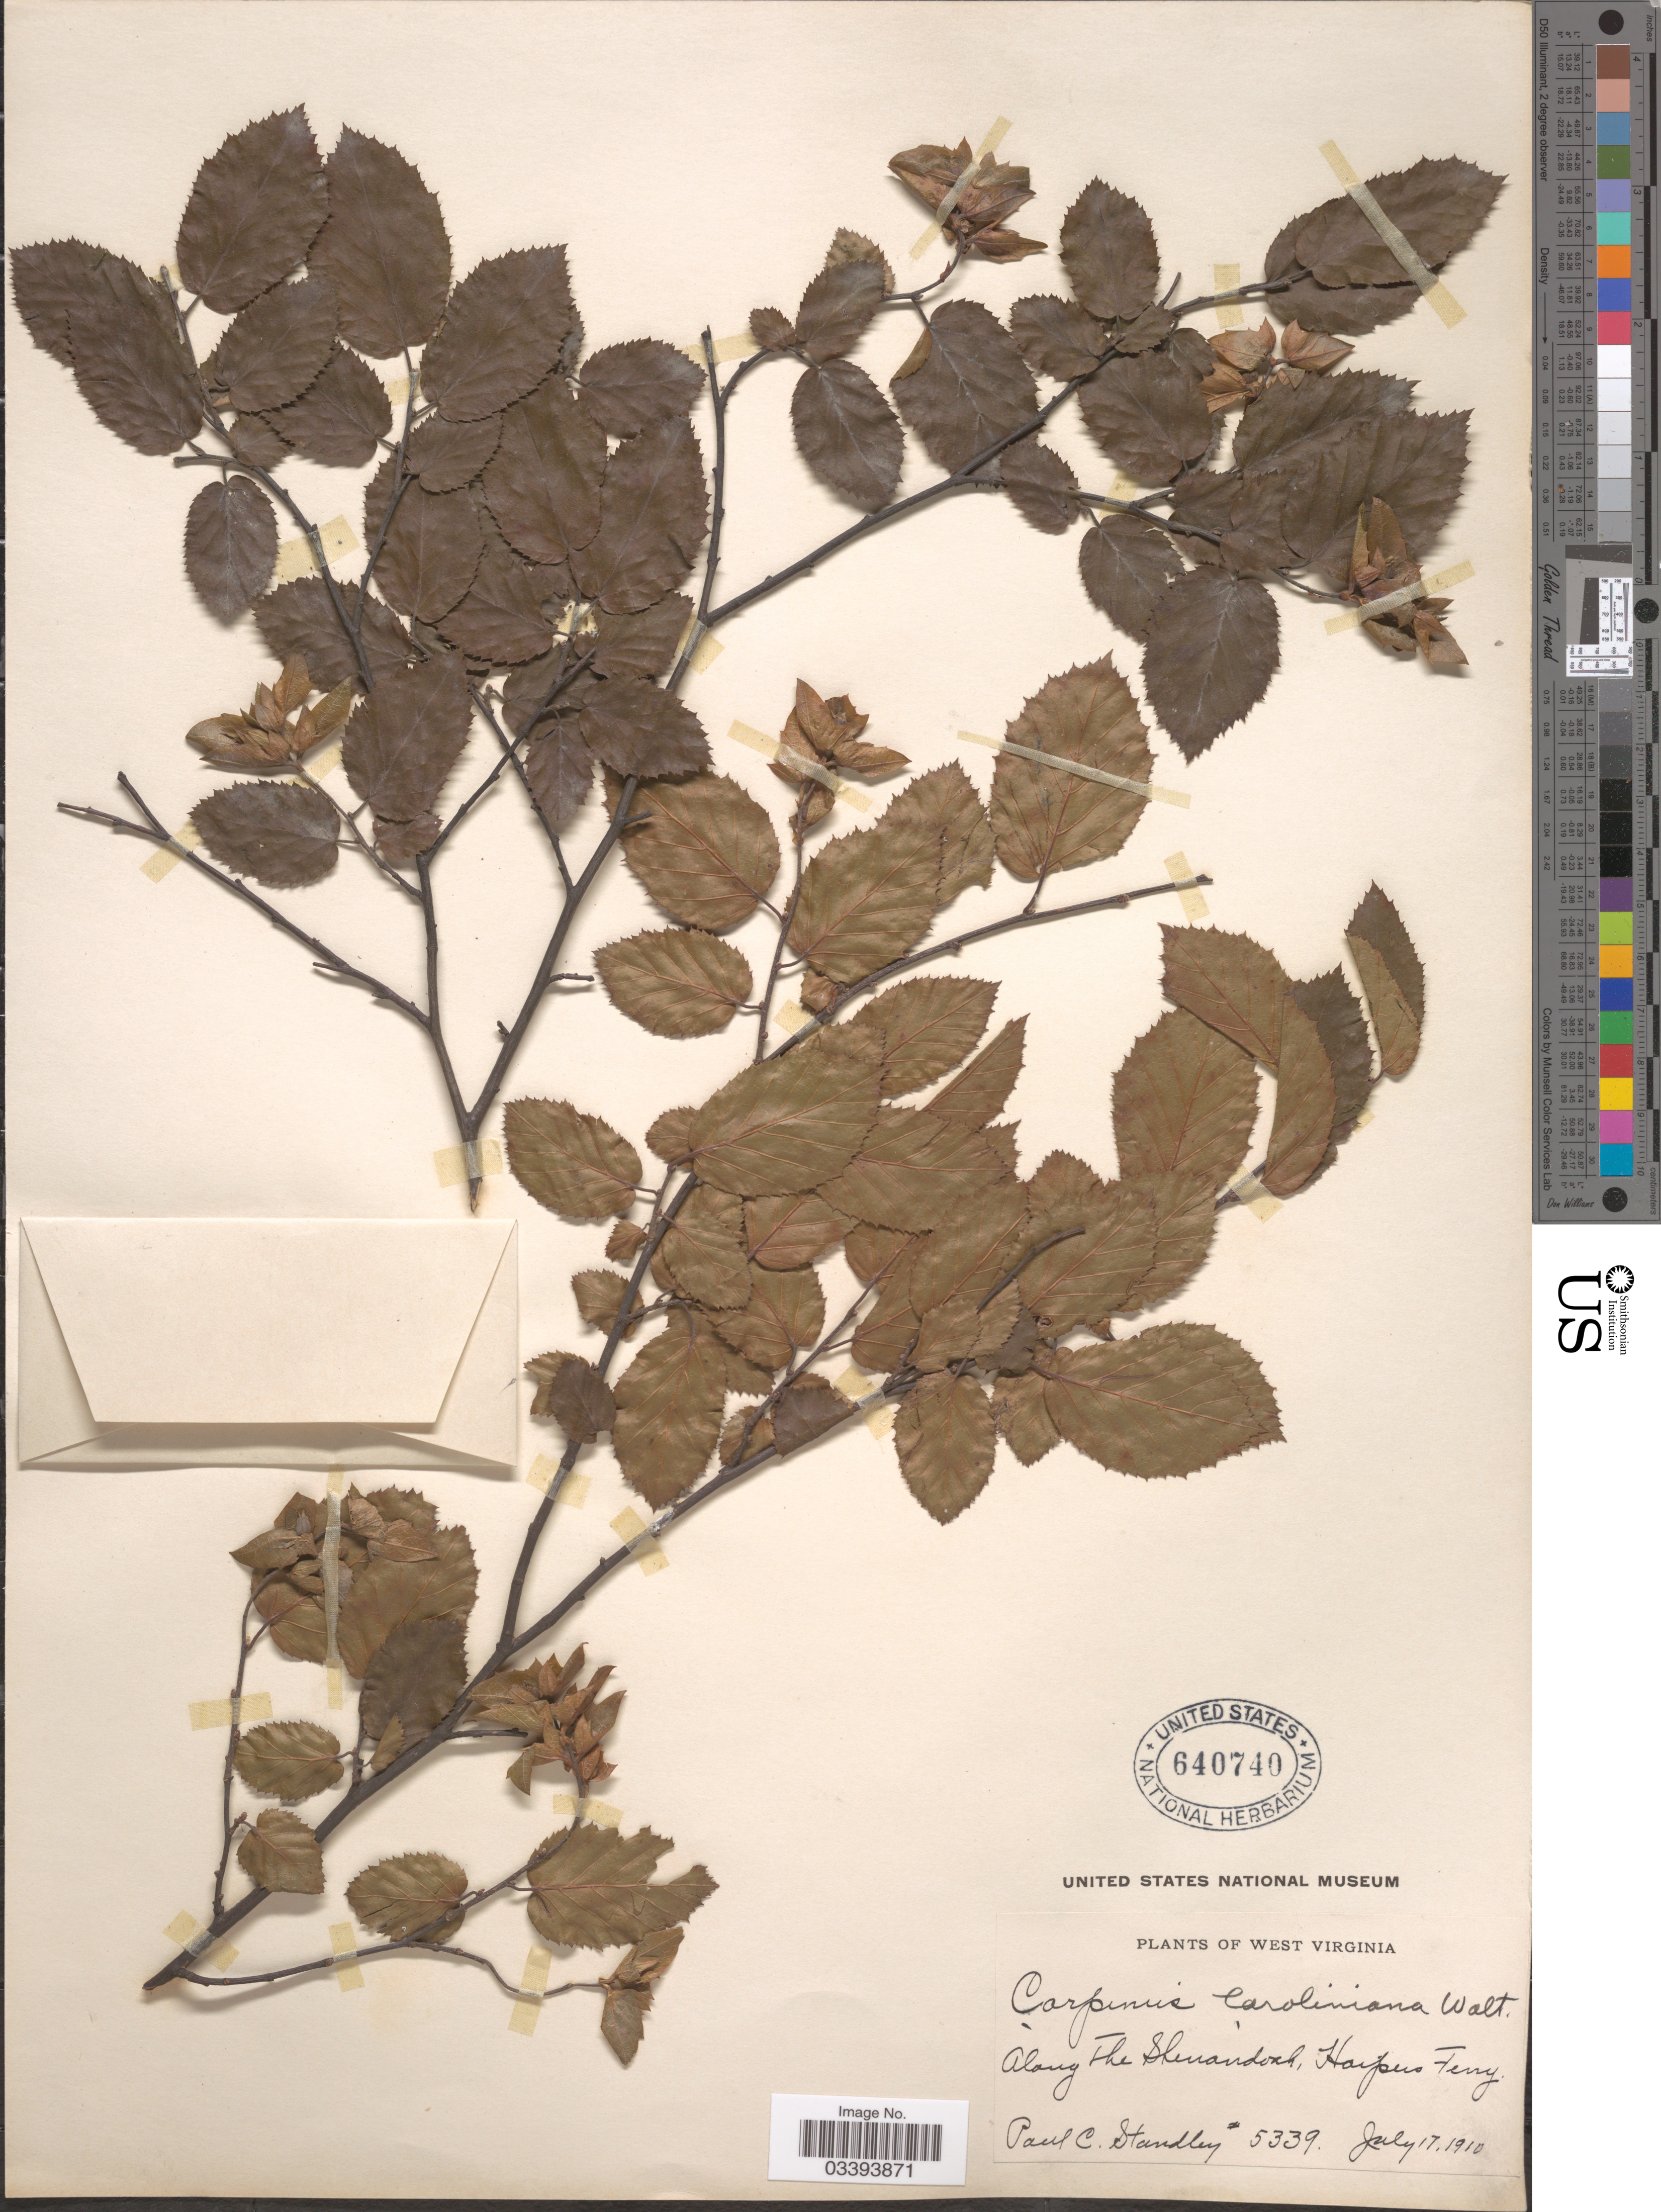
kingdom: Plantae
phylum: Tracheophyta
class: Magnoliopsida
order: Fagales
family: Betulaceae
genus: Carpinus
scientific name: Carpinus caroliniana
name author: Walter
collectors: P. C. Standley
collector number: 5339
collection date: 1910-07-17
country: United States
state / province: West Virginia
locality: Along The Shenandoah, Harpers Ferry.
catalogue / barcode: US 640740